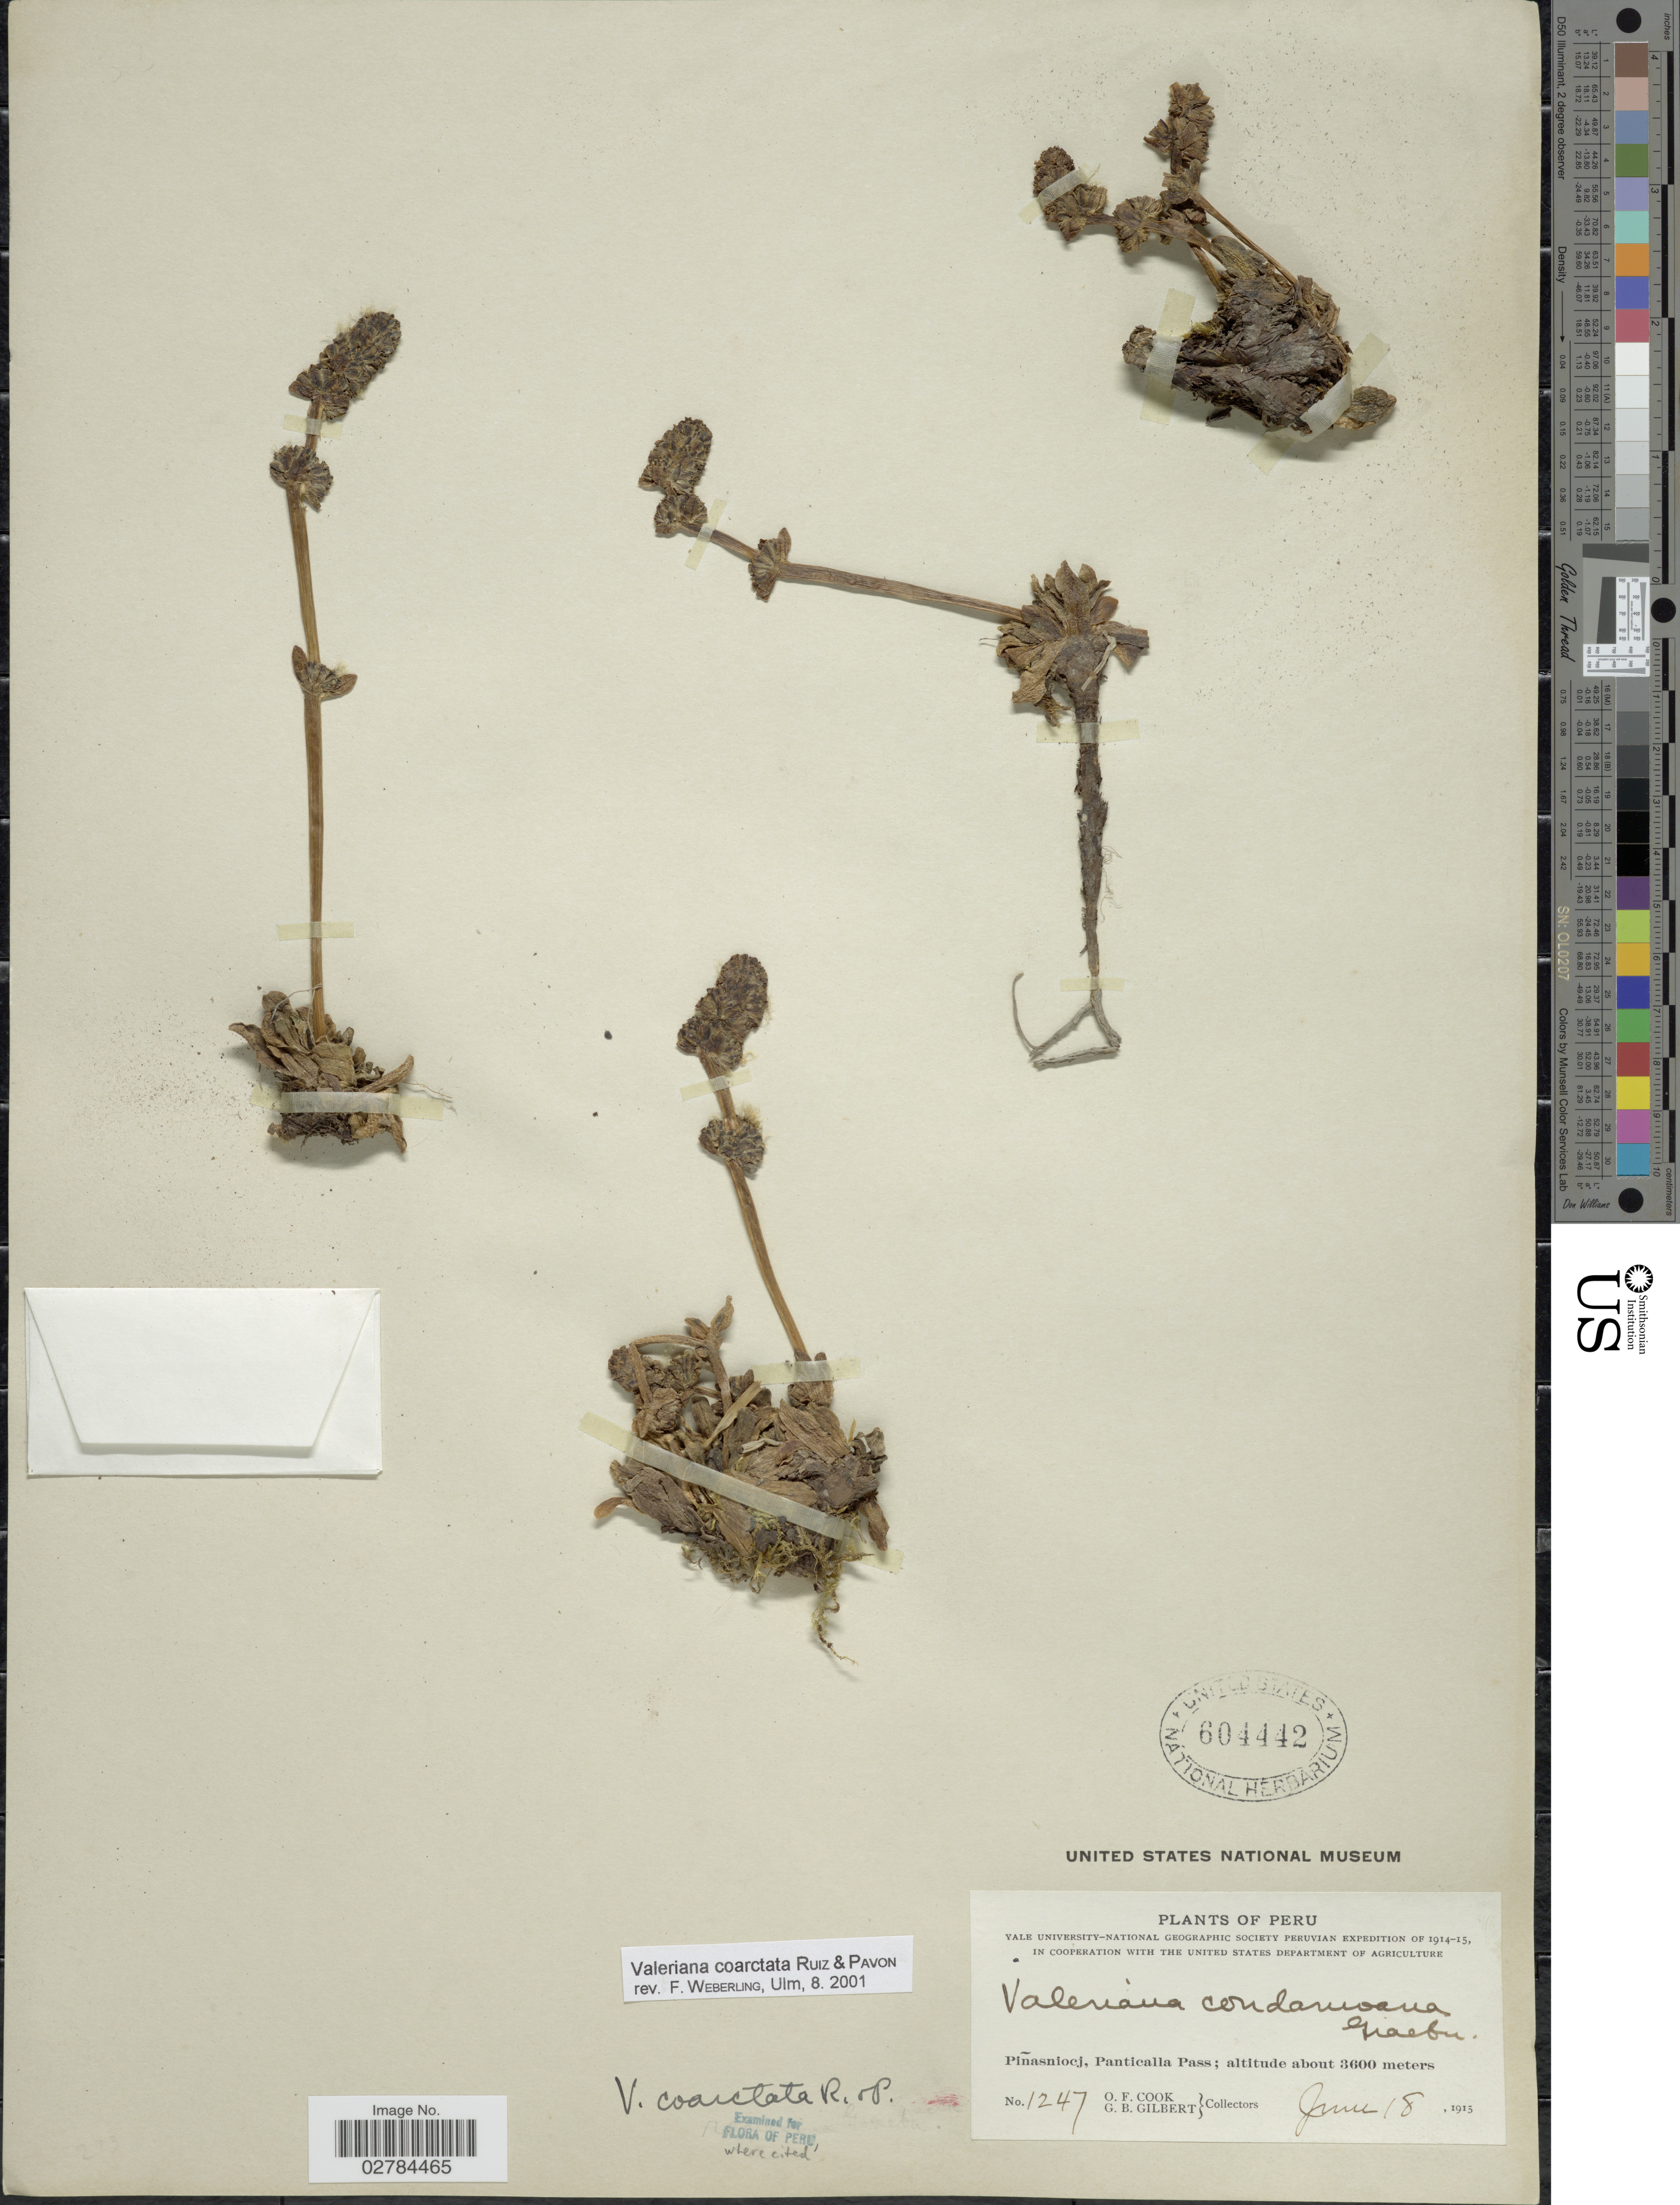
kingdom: Plantae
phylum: Tracheophyta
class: Magnoliopsida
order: Dipsacales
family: Caprifoliaceae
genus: Valeriana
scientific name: Valeriana coarctata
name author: Ruiz & Pav.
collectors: O. F. Cook & G. B. Gilbert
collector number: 1247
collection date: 1915-06-18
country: Peru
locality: Piñasniocj, Panticalla Pass.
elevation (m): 3600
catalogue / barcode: US 604442